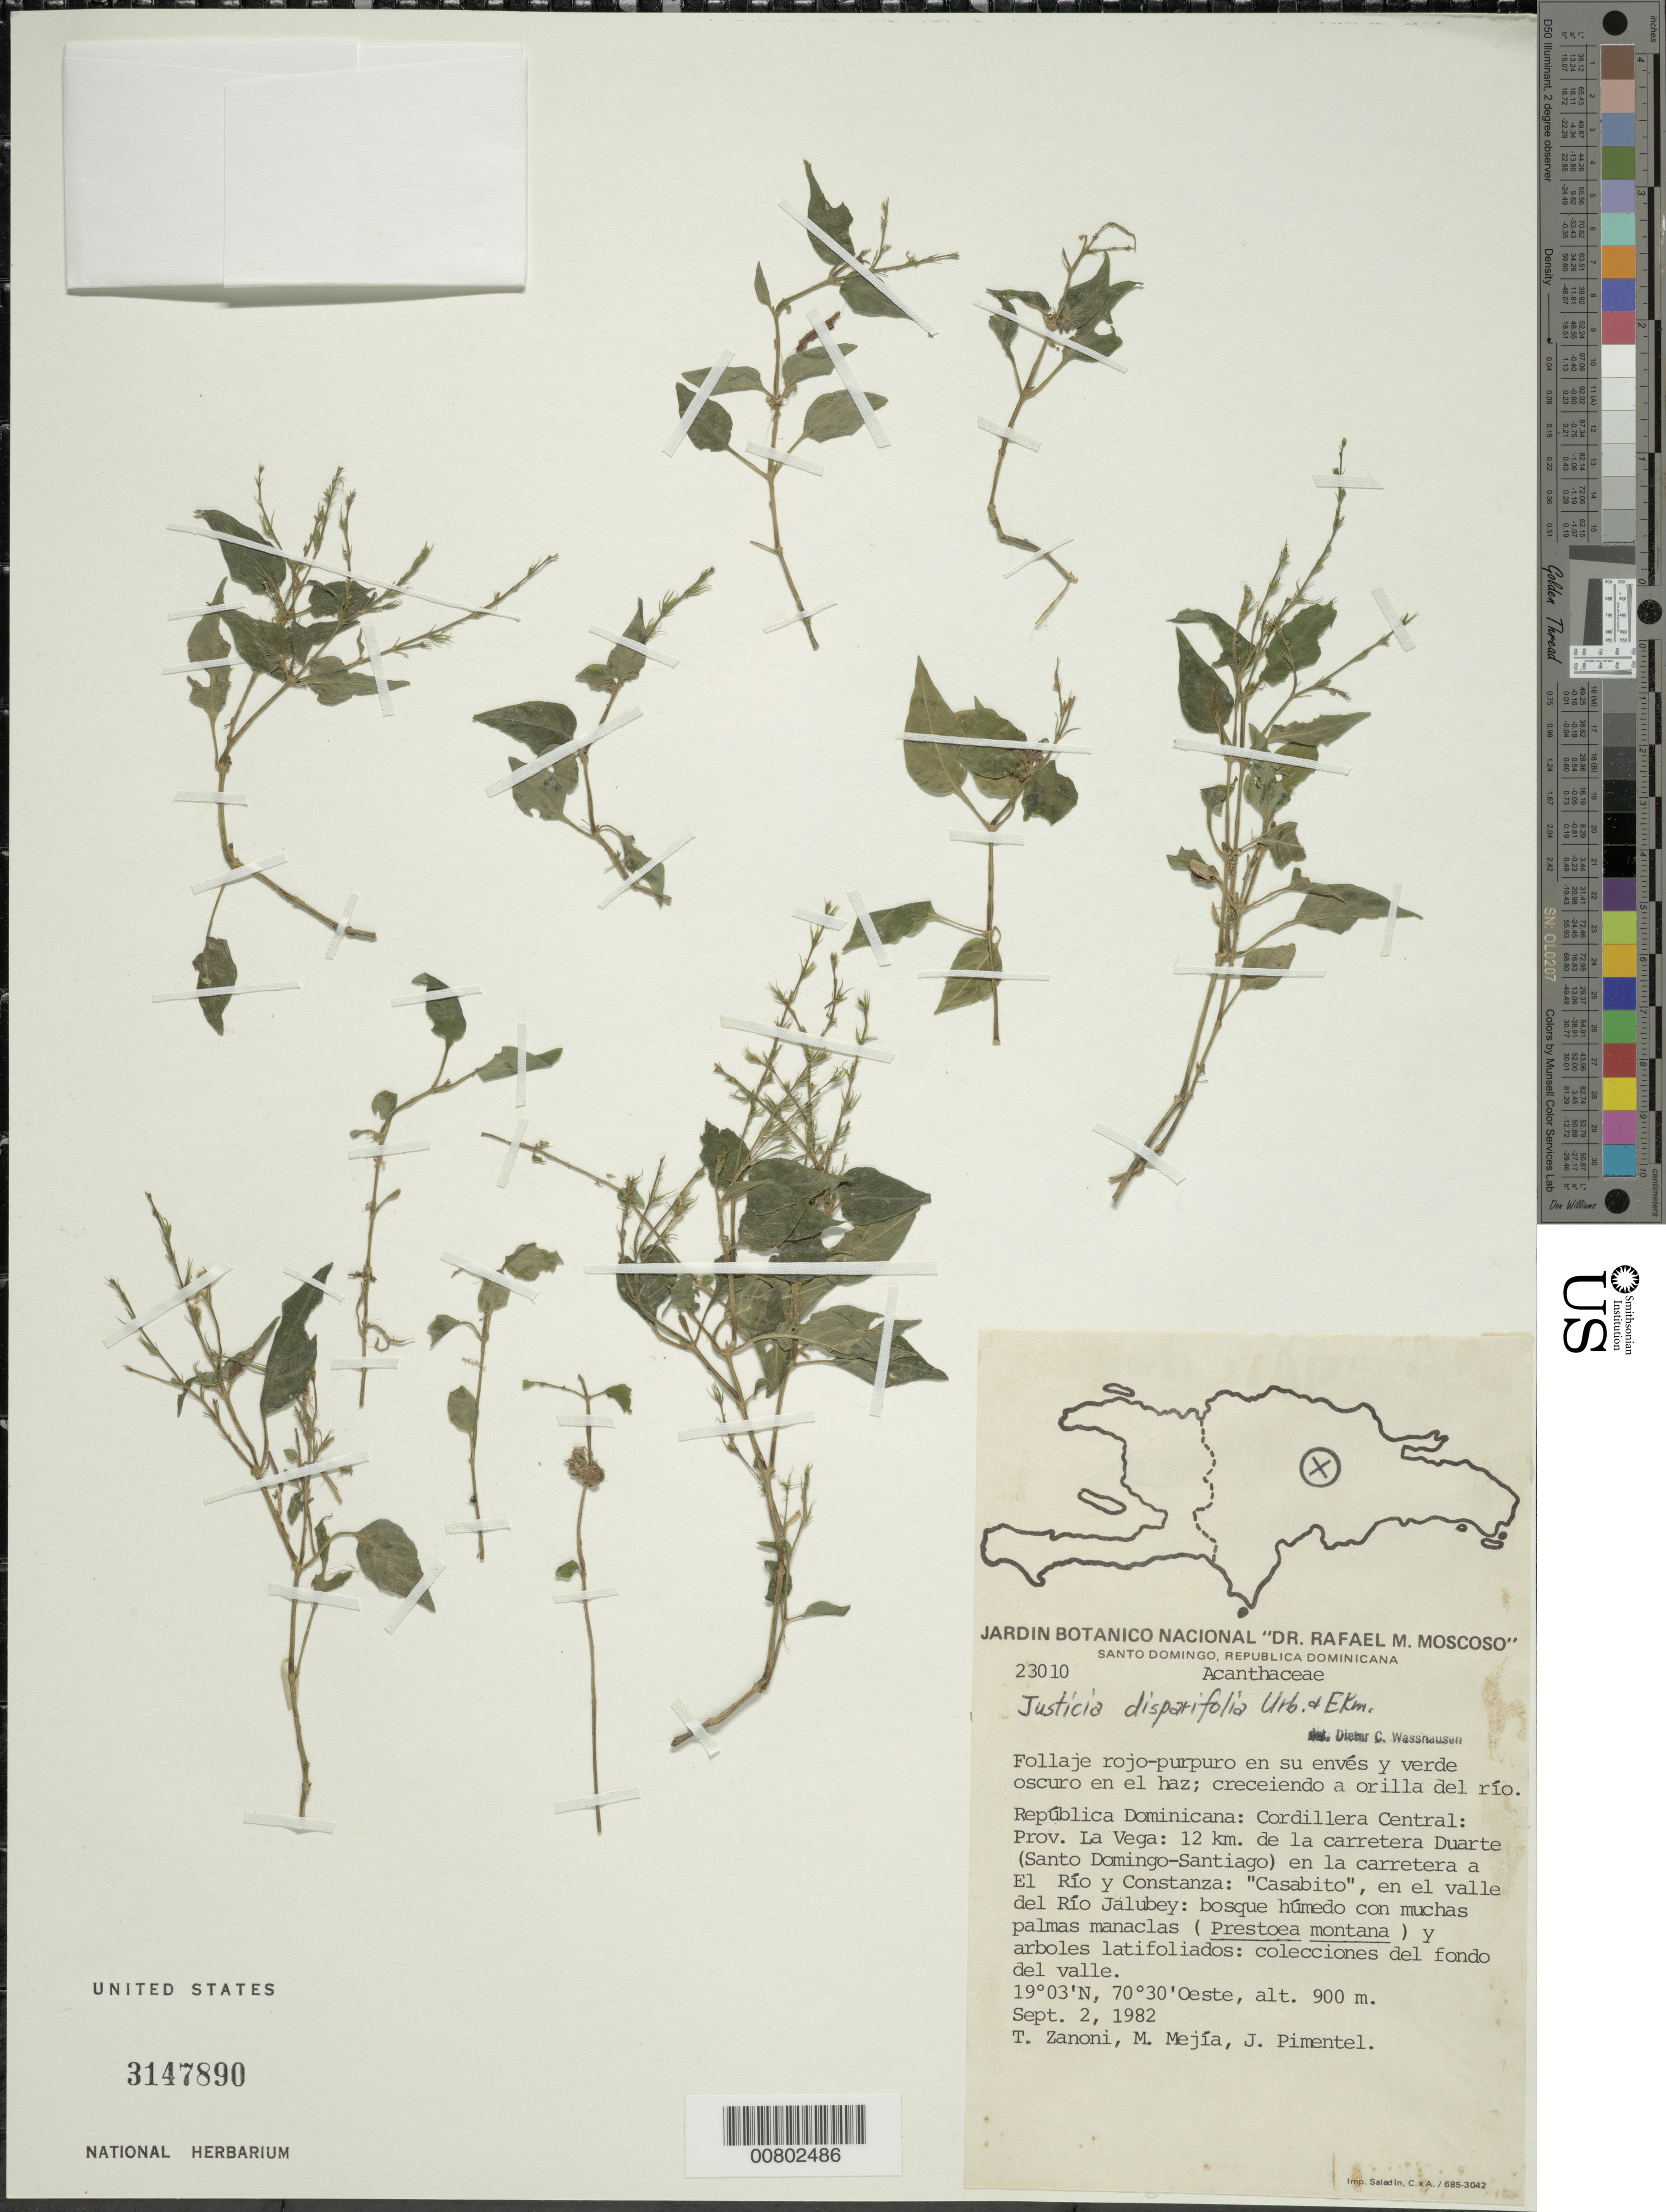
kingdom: Plantae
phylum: Tracheophyta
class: Magnoliopsida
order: Lamiales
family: Acanthaceae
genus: Justicia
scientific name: Justicia disparifolia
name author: Urb. & Ekman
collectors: T. A. Zanoni, M. Mejia & J. Pimentel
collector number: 23010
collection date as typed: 02 Sep 1982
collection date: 1982-09-02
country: Dominican Republic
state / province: La Vega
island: Hispaniola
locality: Cordillera Central; 12 km de la carretera Duarte (Santo Doming'Santiago) en la carretera a El Río y Constanza; "Casabito" en el valle del Río Jalubey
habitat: A orilla del río del bosque húmedo con muchas palmas manaclas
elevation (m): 900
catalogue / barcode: US 3147890